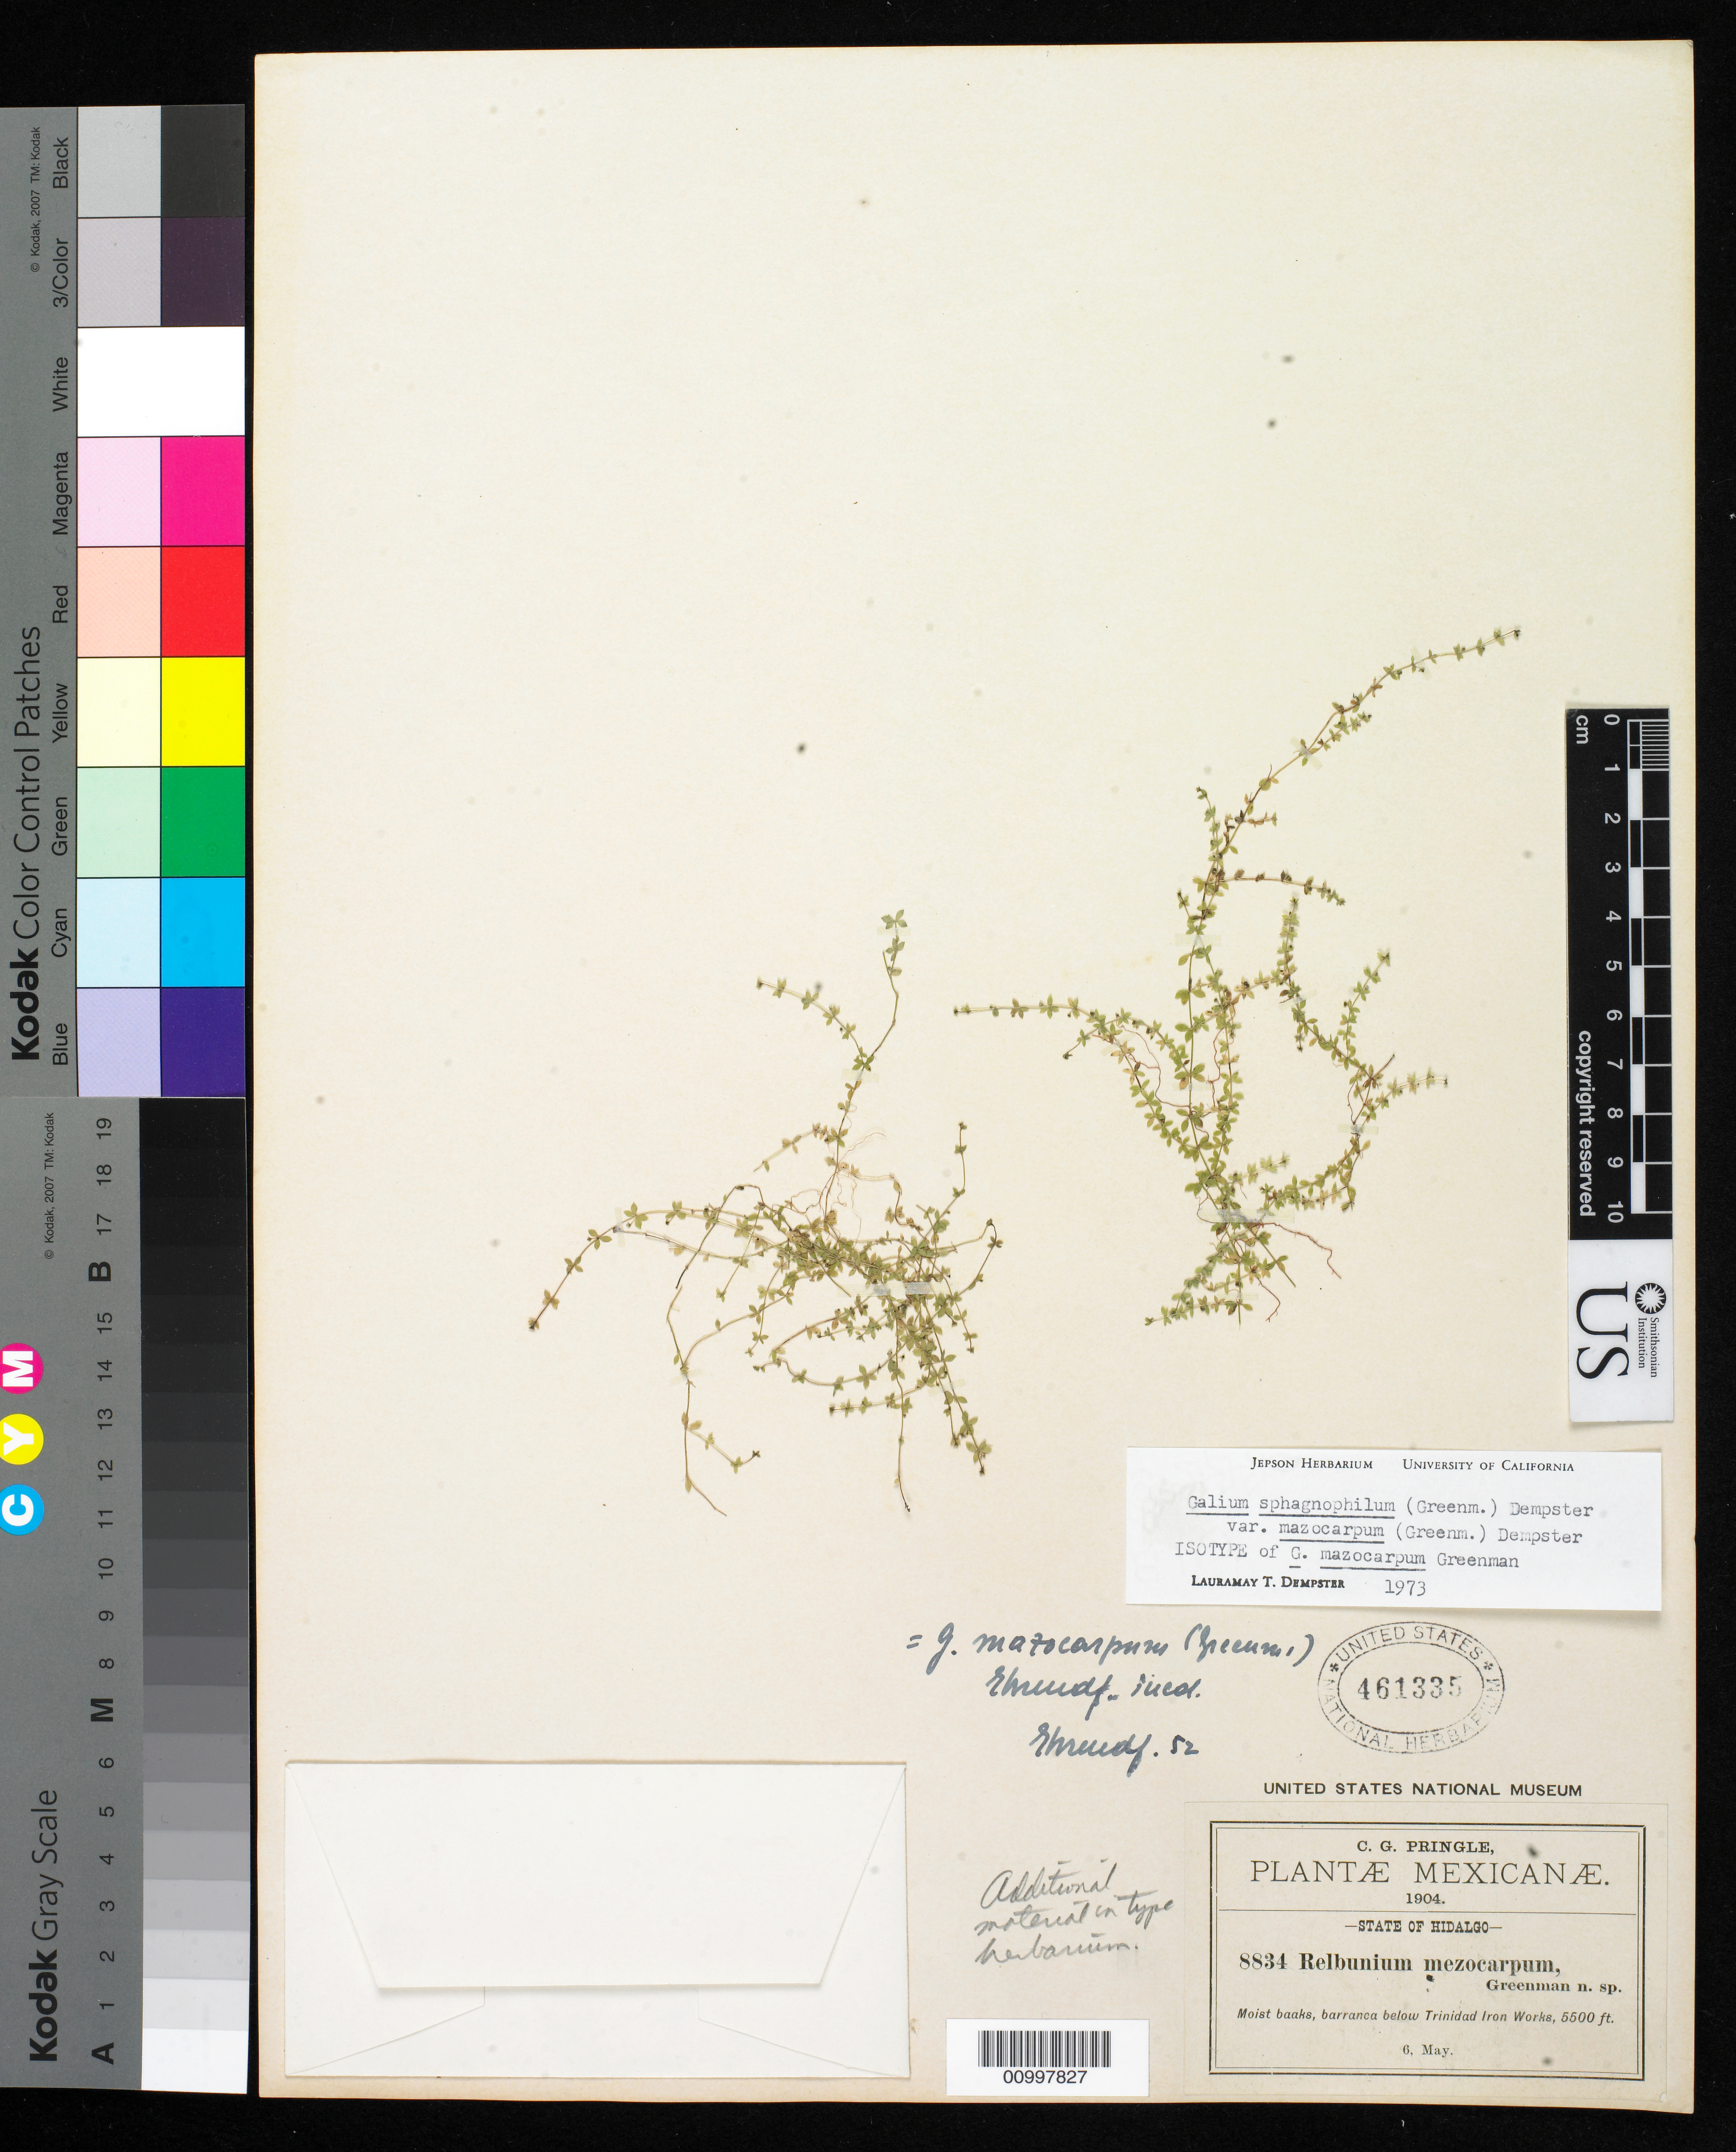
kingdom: Plantae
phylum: Tracheophyta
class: Magnoliopsida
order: Gentianales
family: Rubiaceae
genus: Relbunium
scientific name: Relbunium mazocarpum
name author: Greenm.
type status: Isotype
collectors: C. G. Pringle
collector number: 8834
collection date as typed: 06 May 1904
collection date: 1904-05-06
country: Mexico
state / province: Hidalgo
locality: Moist baaks, barranca below Trinidad Iron Works.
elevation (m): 1676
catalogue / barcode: US 461335